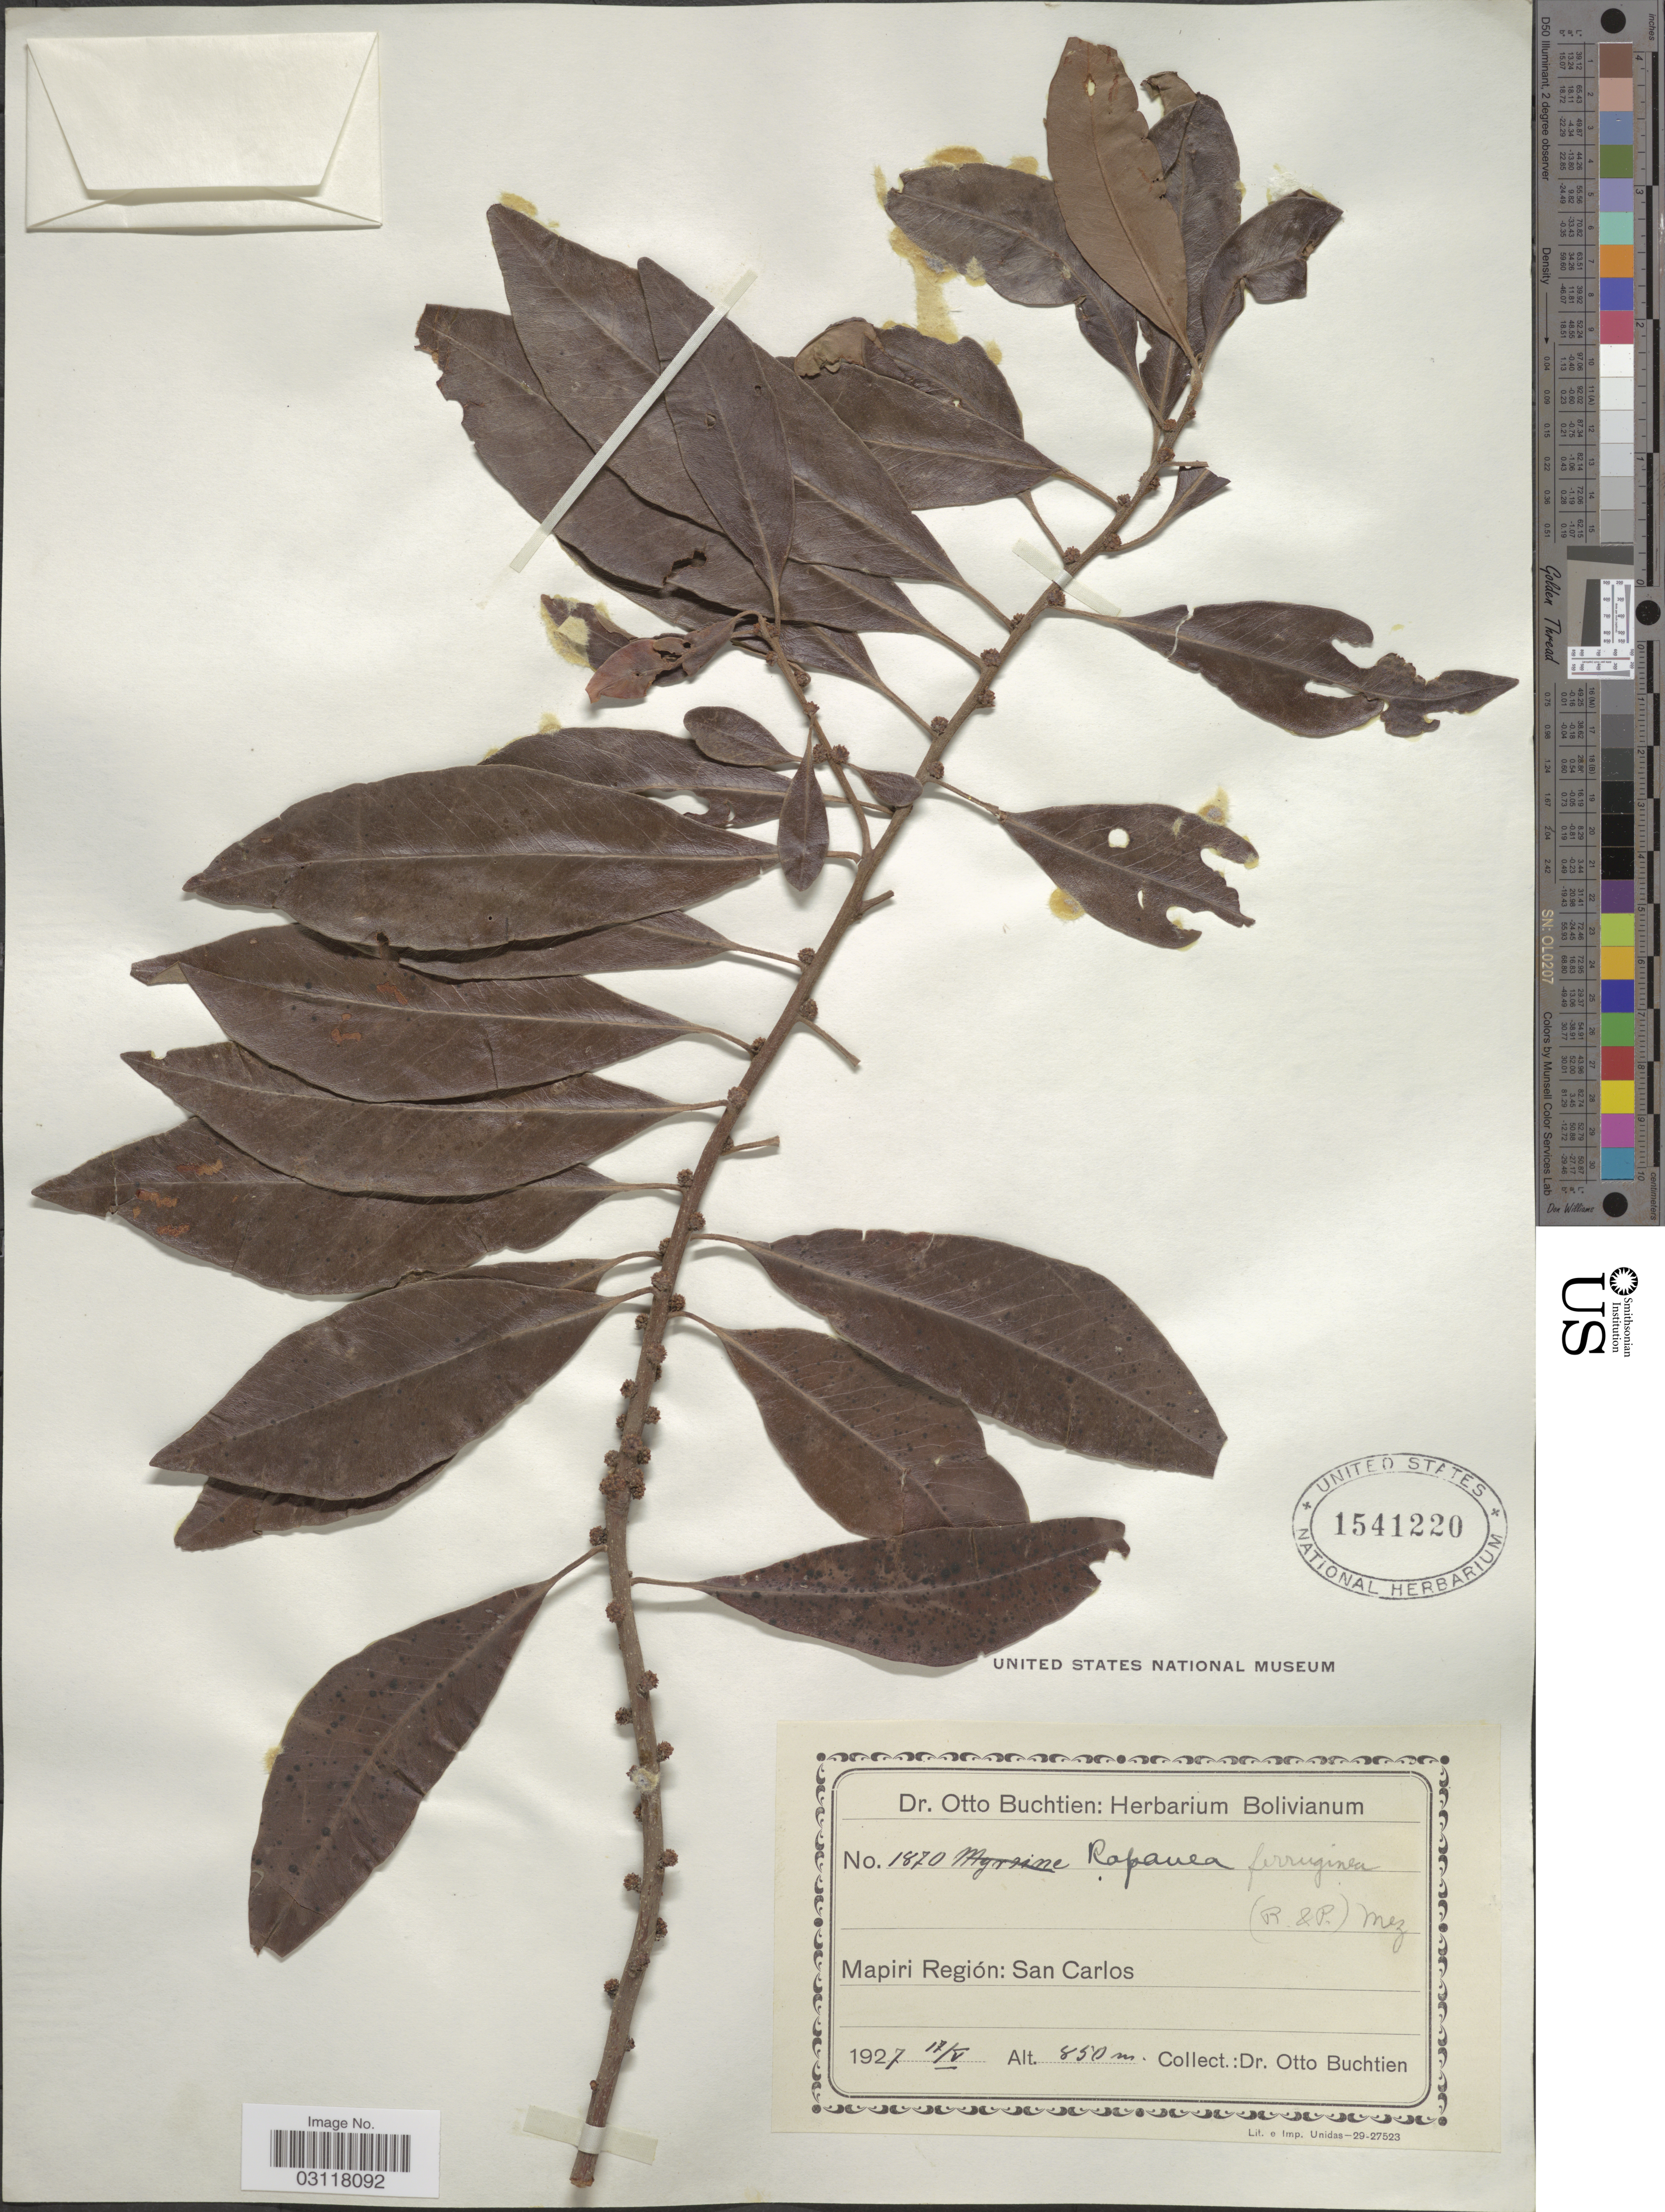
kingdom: Plantae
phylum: Tracheophyta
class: Magnoliopsida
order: Ericales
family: Primulaceae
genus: Rapanea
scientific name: Rapanea ferruginea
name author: (Ruiz & Pav.) Mez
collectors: O. Buchtien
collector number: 1870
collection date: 1927-05-17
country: Bolivia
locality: Mapiri Región: San Carlos.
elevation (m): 850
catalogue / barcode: US 1541220